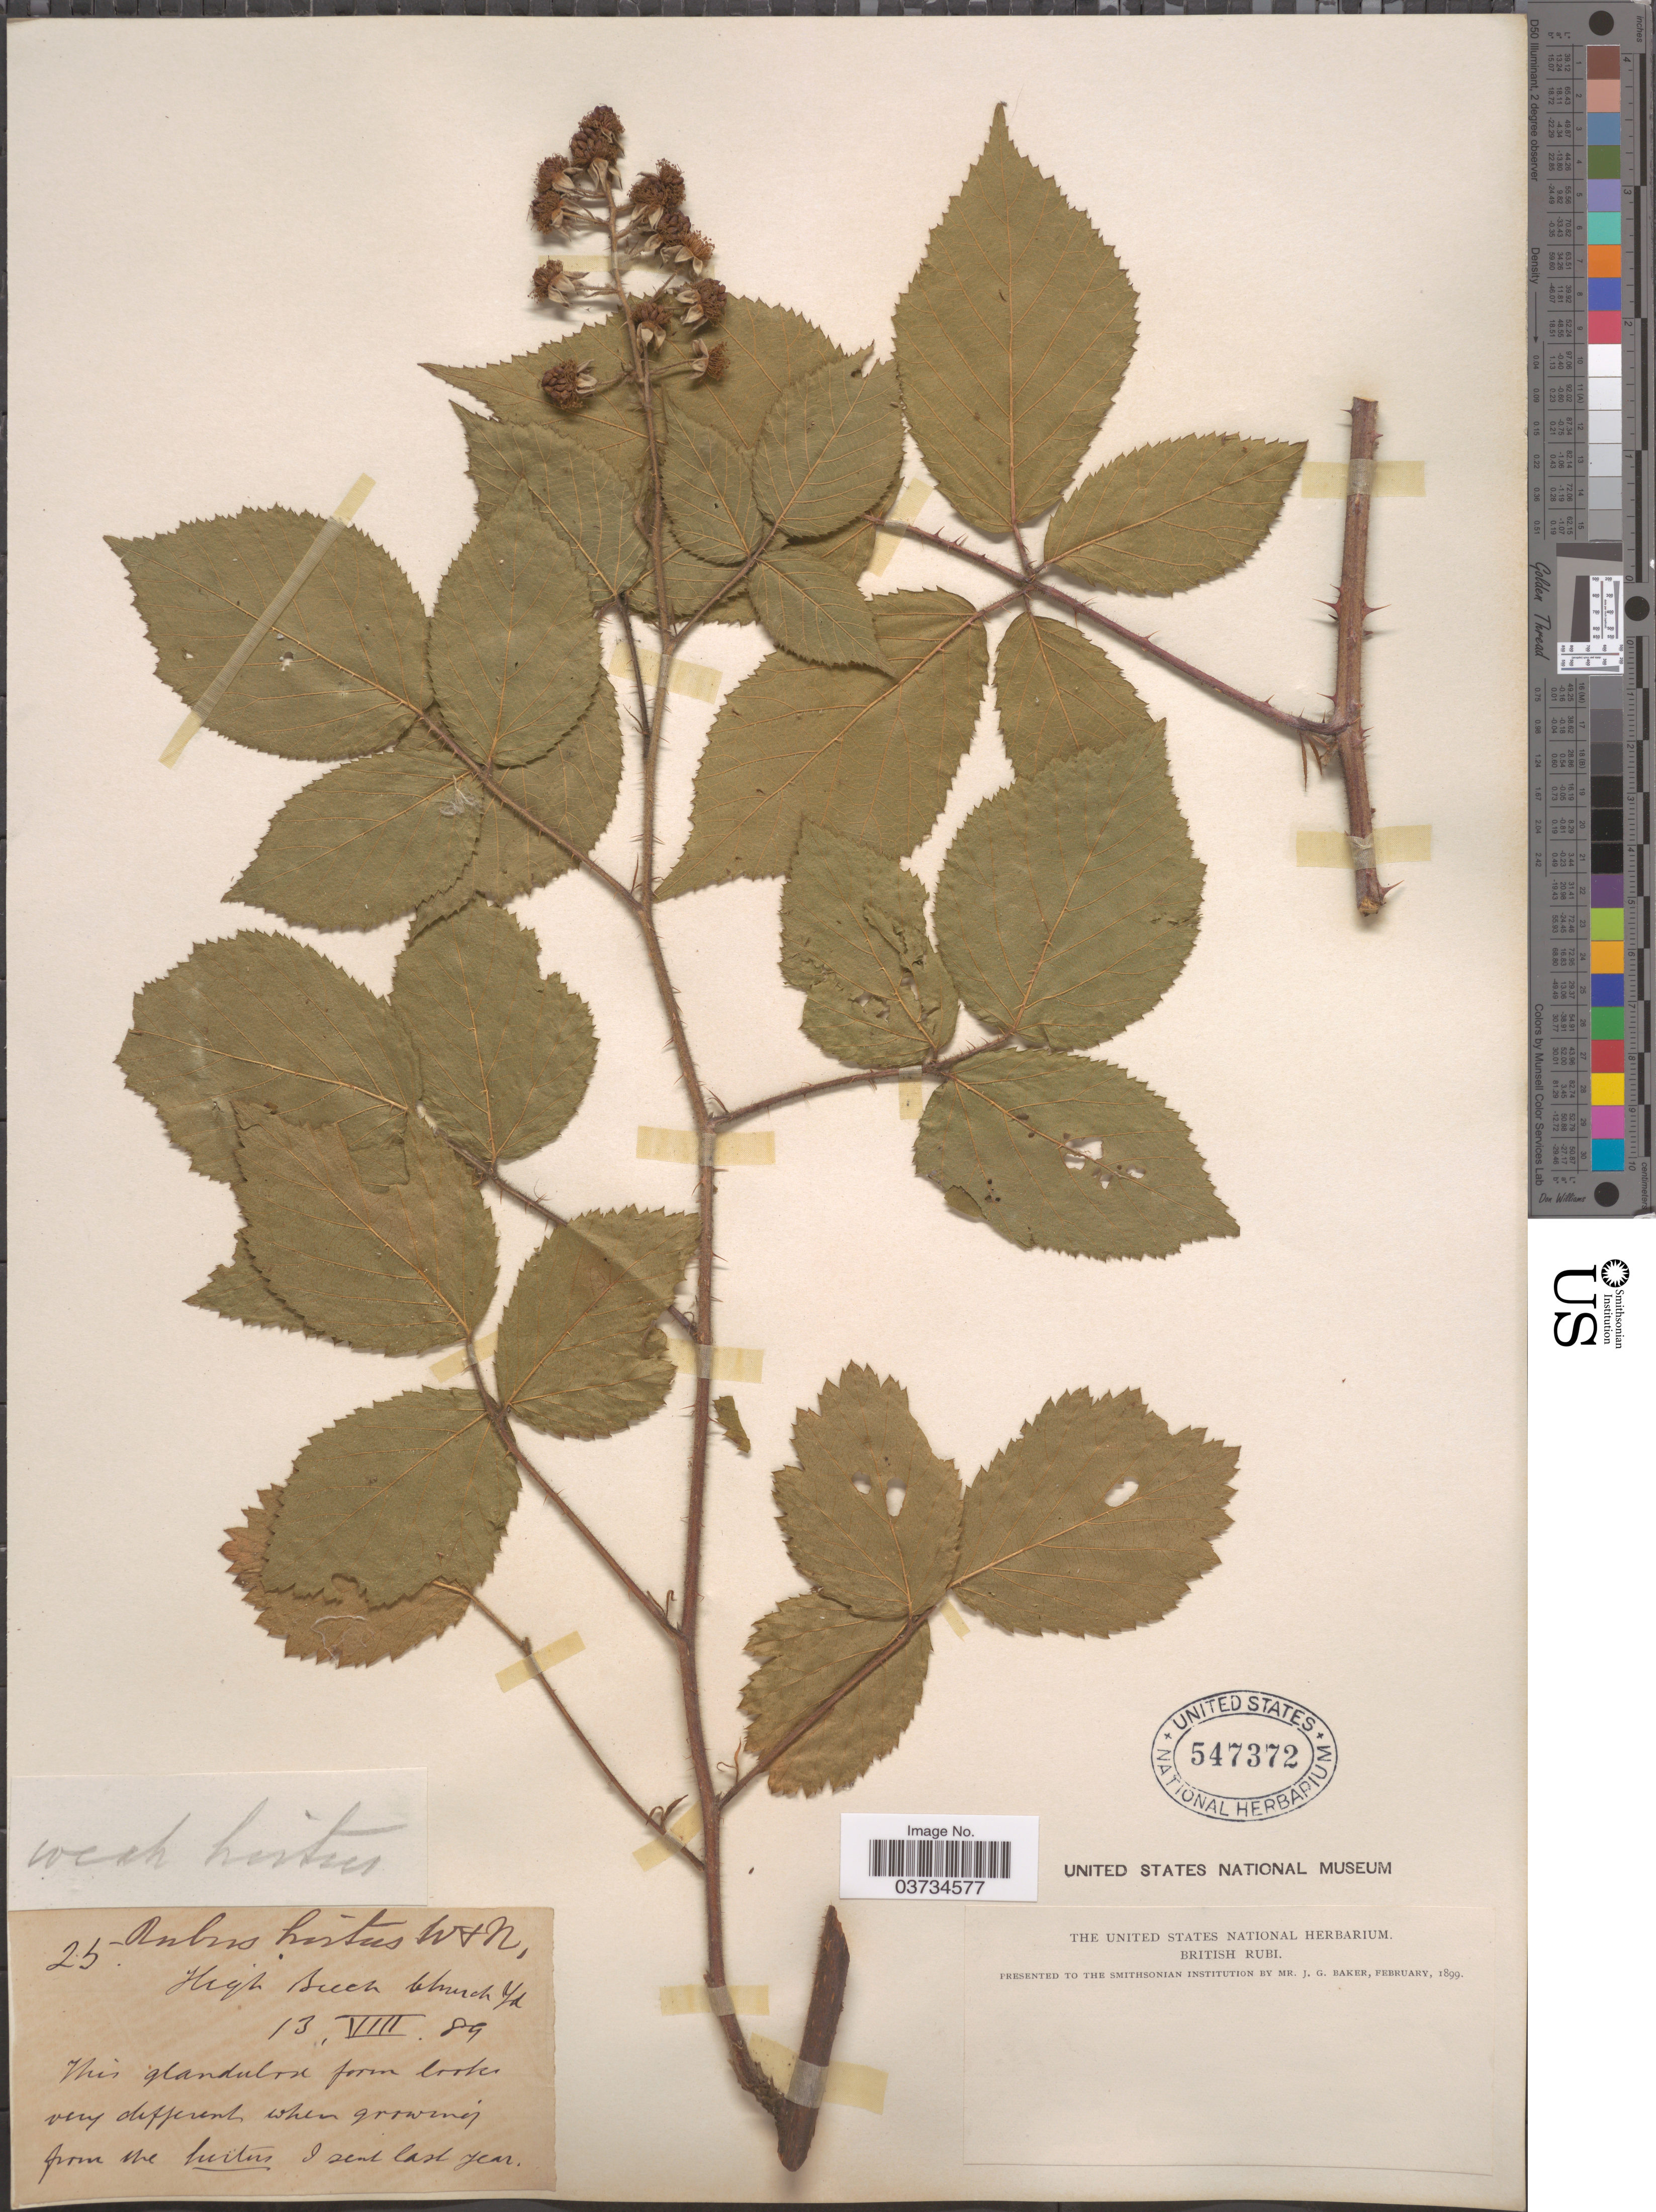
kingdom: Plantae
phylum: Tracheophyta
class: Magnoliopsida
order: Rosales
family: Rosaceae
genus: Rubus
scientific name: Rubus hirtus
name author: Waldst. & Kit.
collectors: ex herb. United States National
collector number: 25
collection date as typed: Transcribed d/m/y: 13/8/89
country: United Kingdom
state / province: England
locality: British. High Beech Church Yd.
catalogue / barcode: US 547372